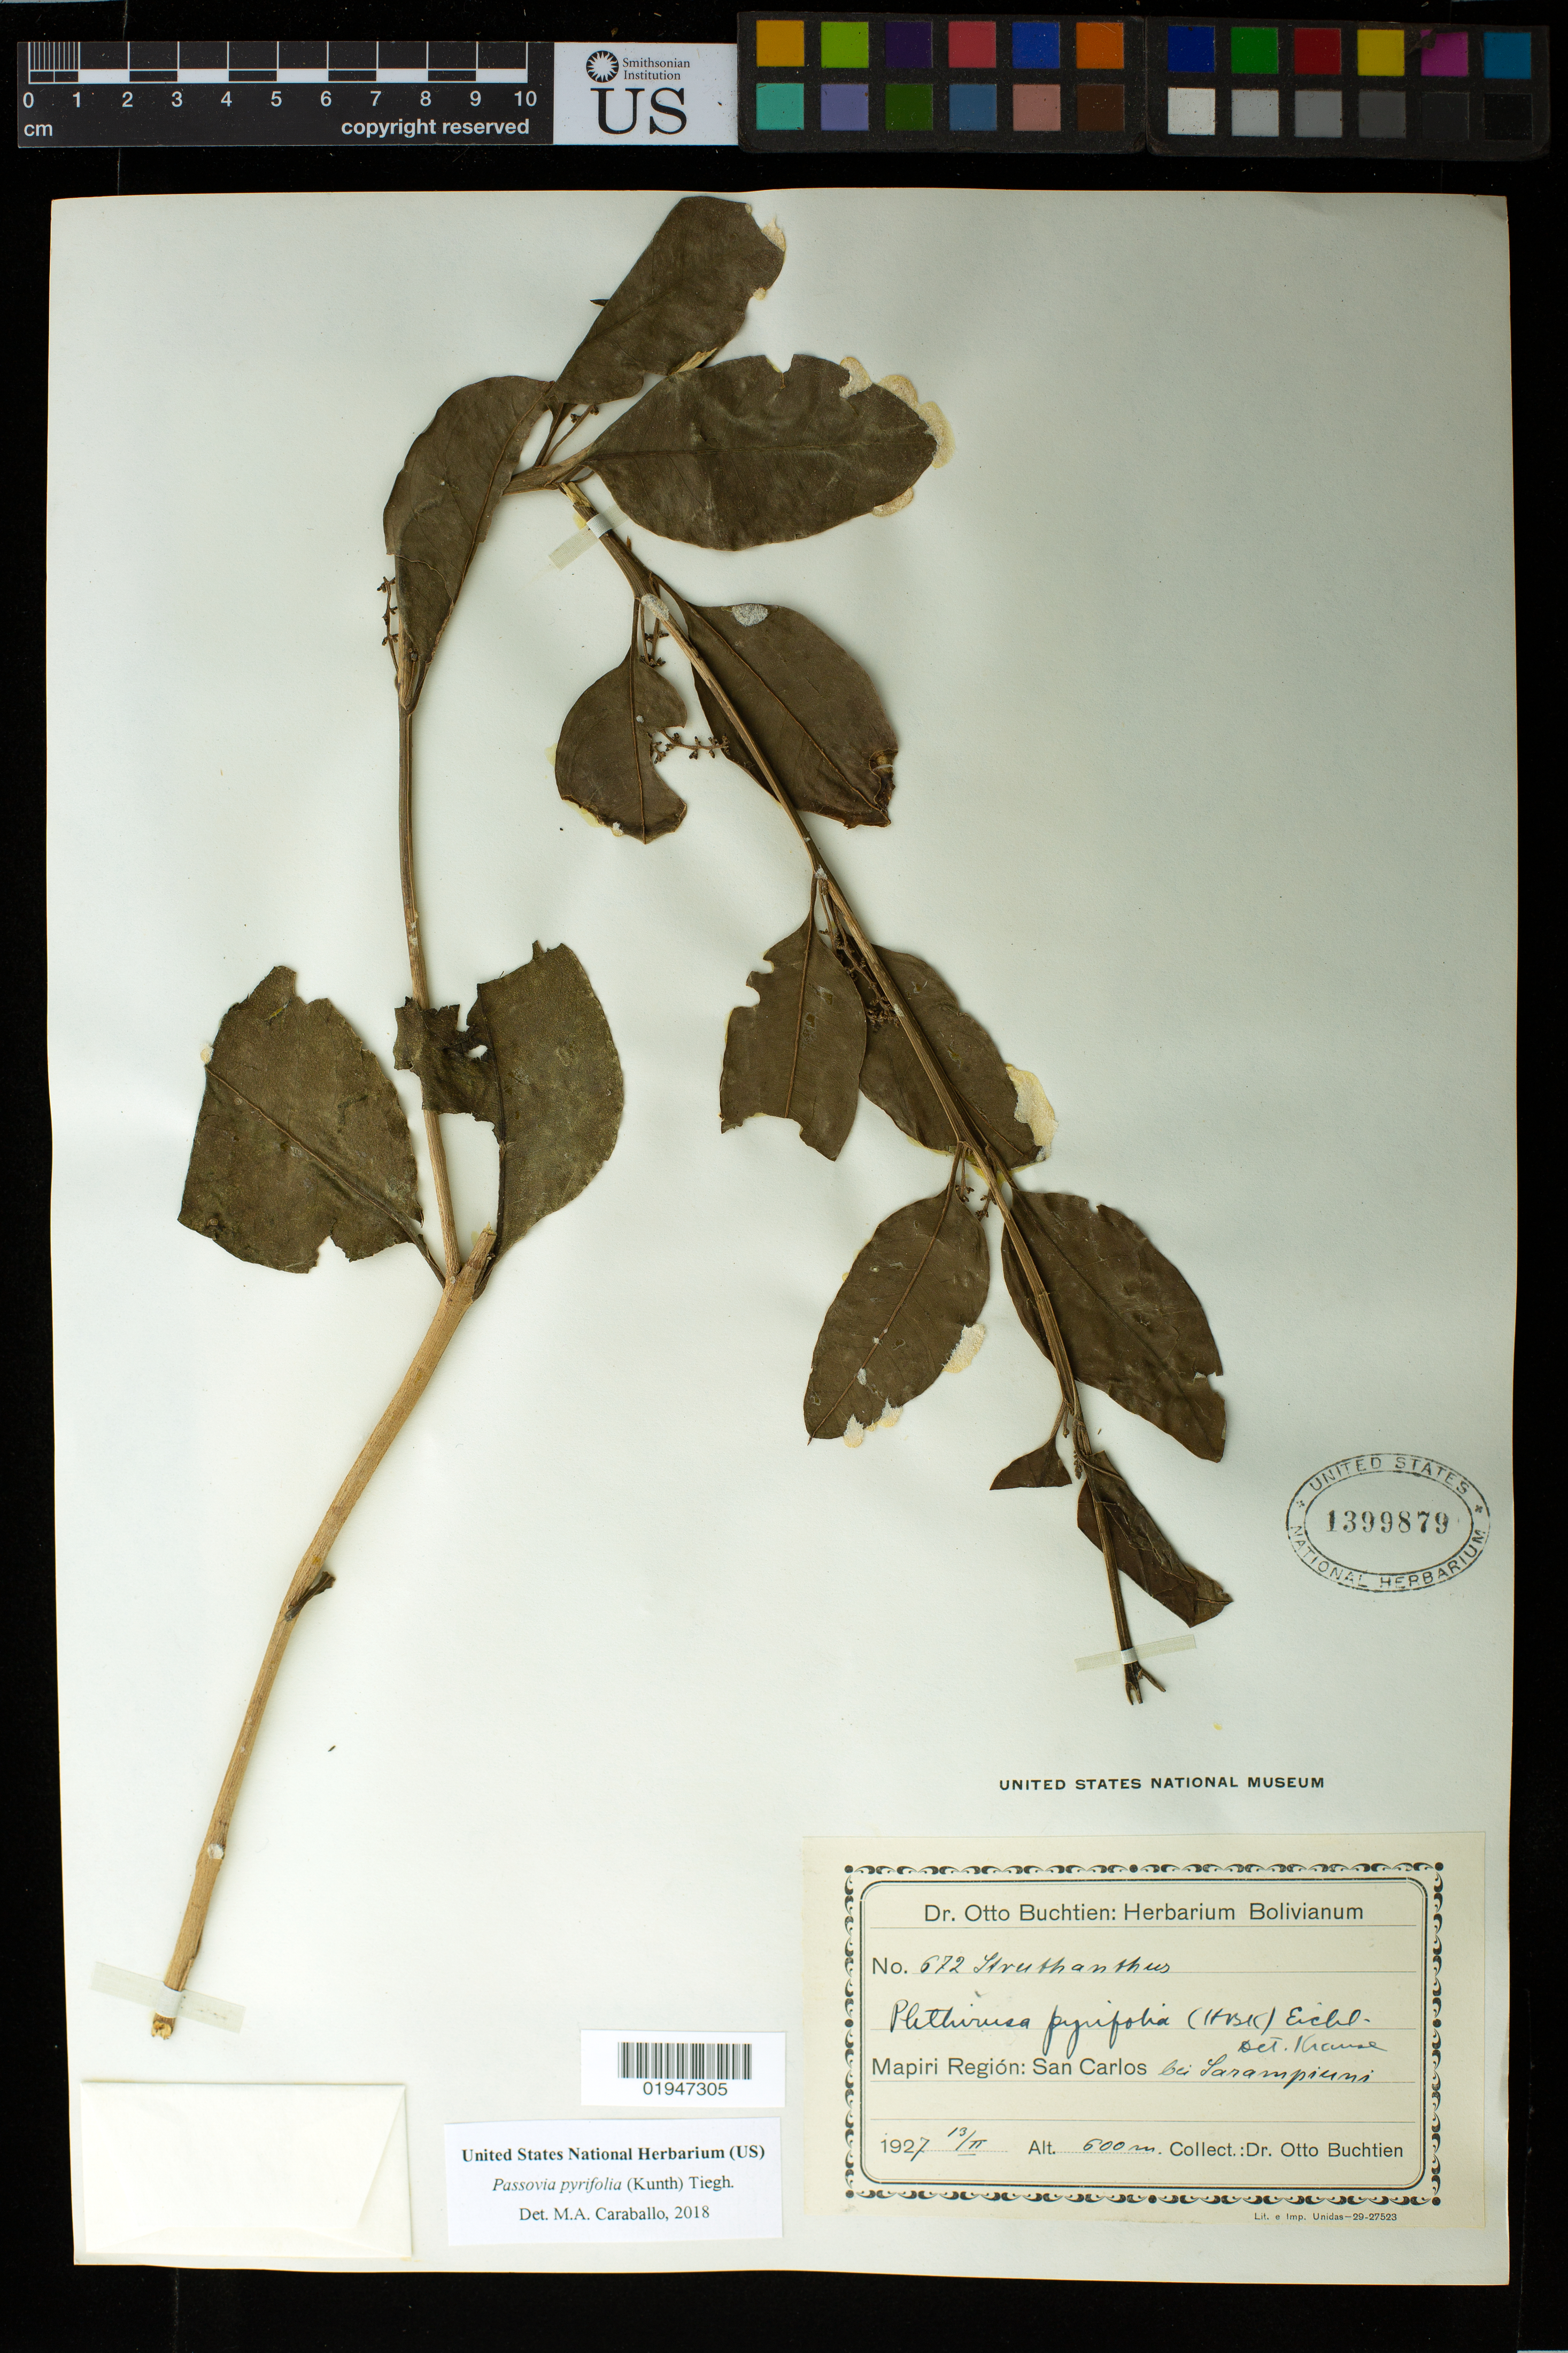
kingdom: Plantae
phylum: Tracheophyta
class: Magnoliopsida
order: Santalales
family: Loranthaceae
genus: Passovia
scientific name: Passovia pyrifolia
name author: (Kunth) Tiegh.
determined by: Caraballo-Ortiz, Marcos A., (MISS), University of Mississippi (UNITED STATES)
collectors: O. Buchtien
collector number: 672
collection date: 1927-02-12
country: Bolivia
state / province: Santa Cruz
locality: Mapiri Región: San Carlos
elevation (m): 600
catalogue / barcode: US 1399879